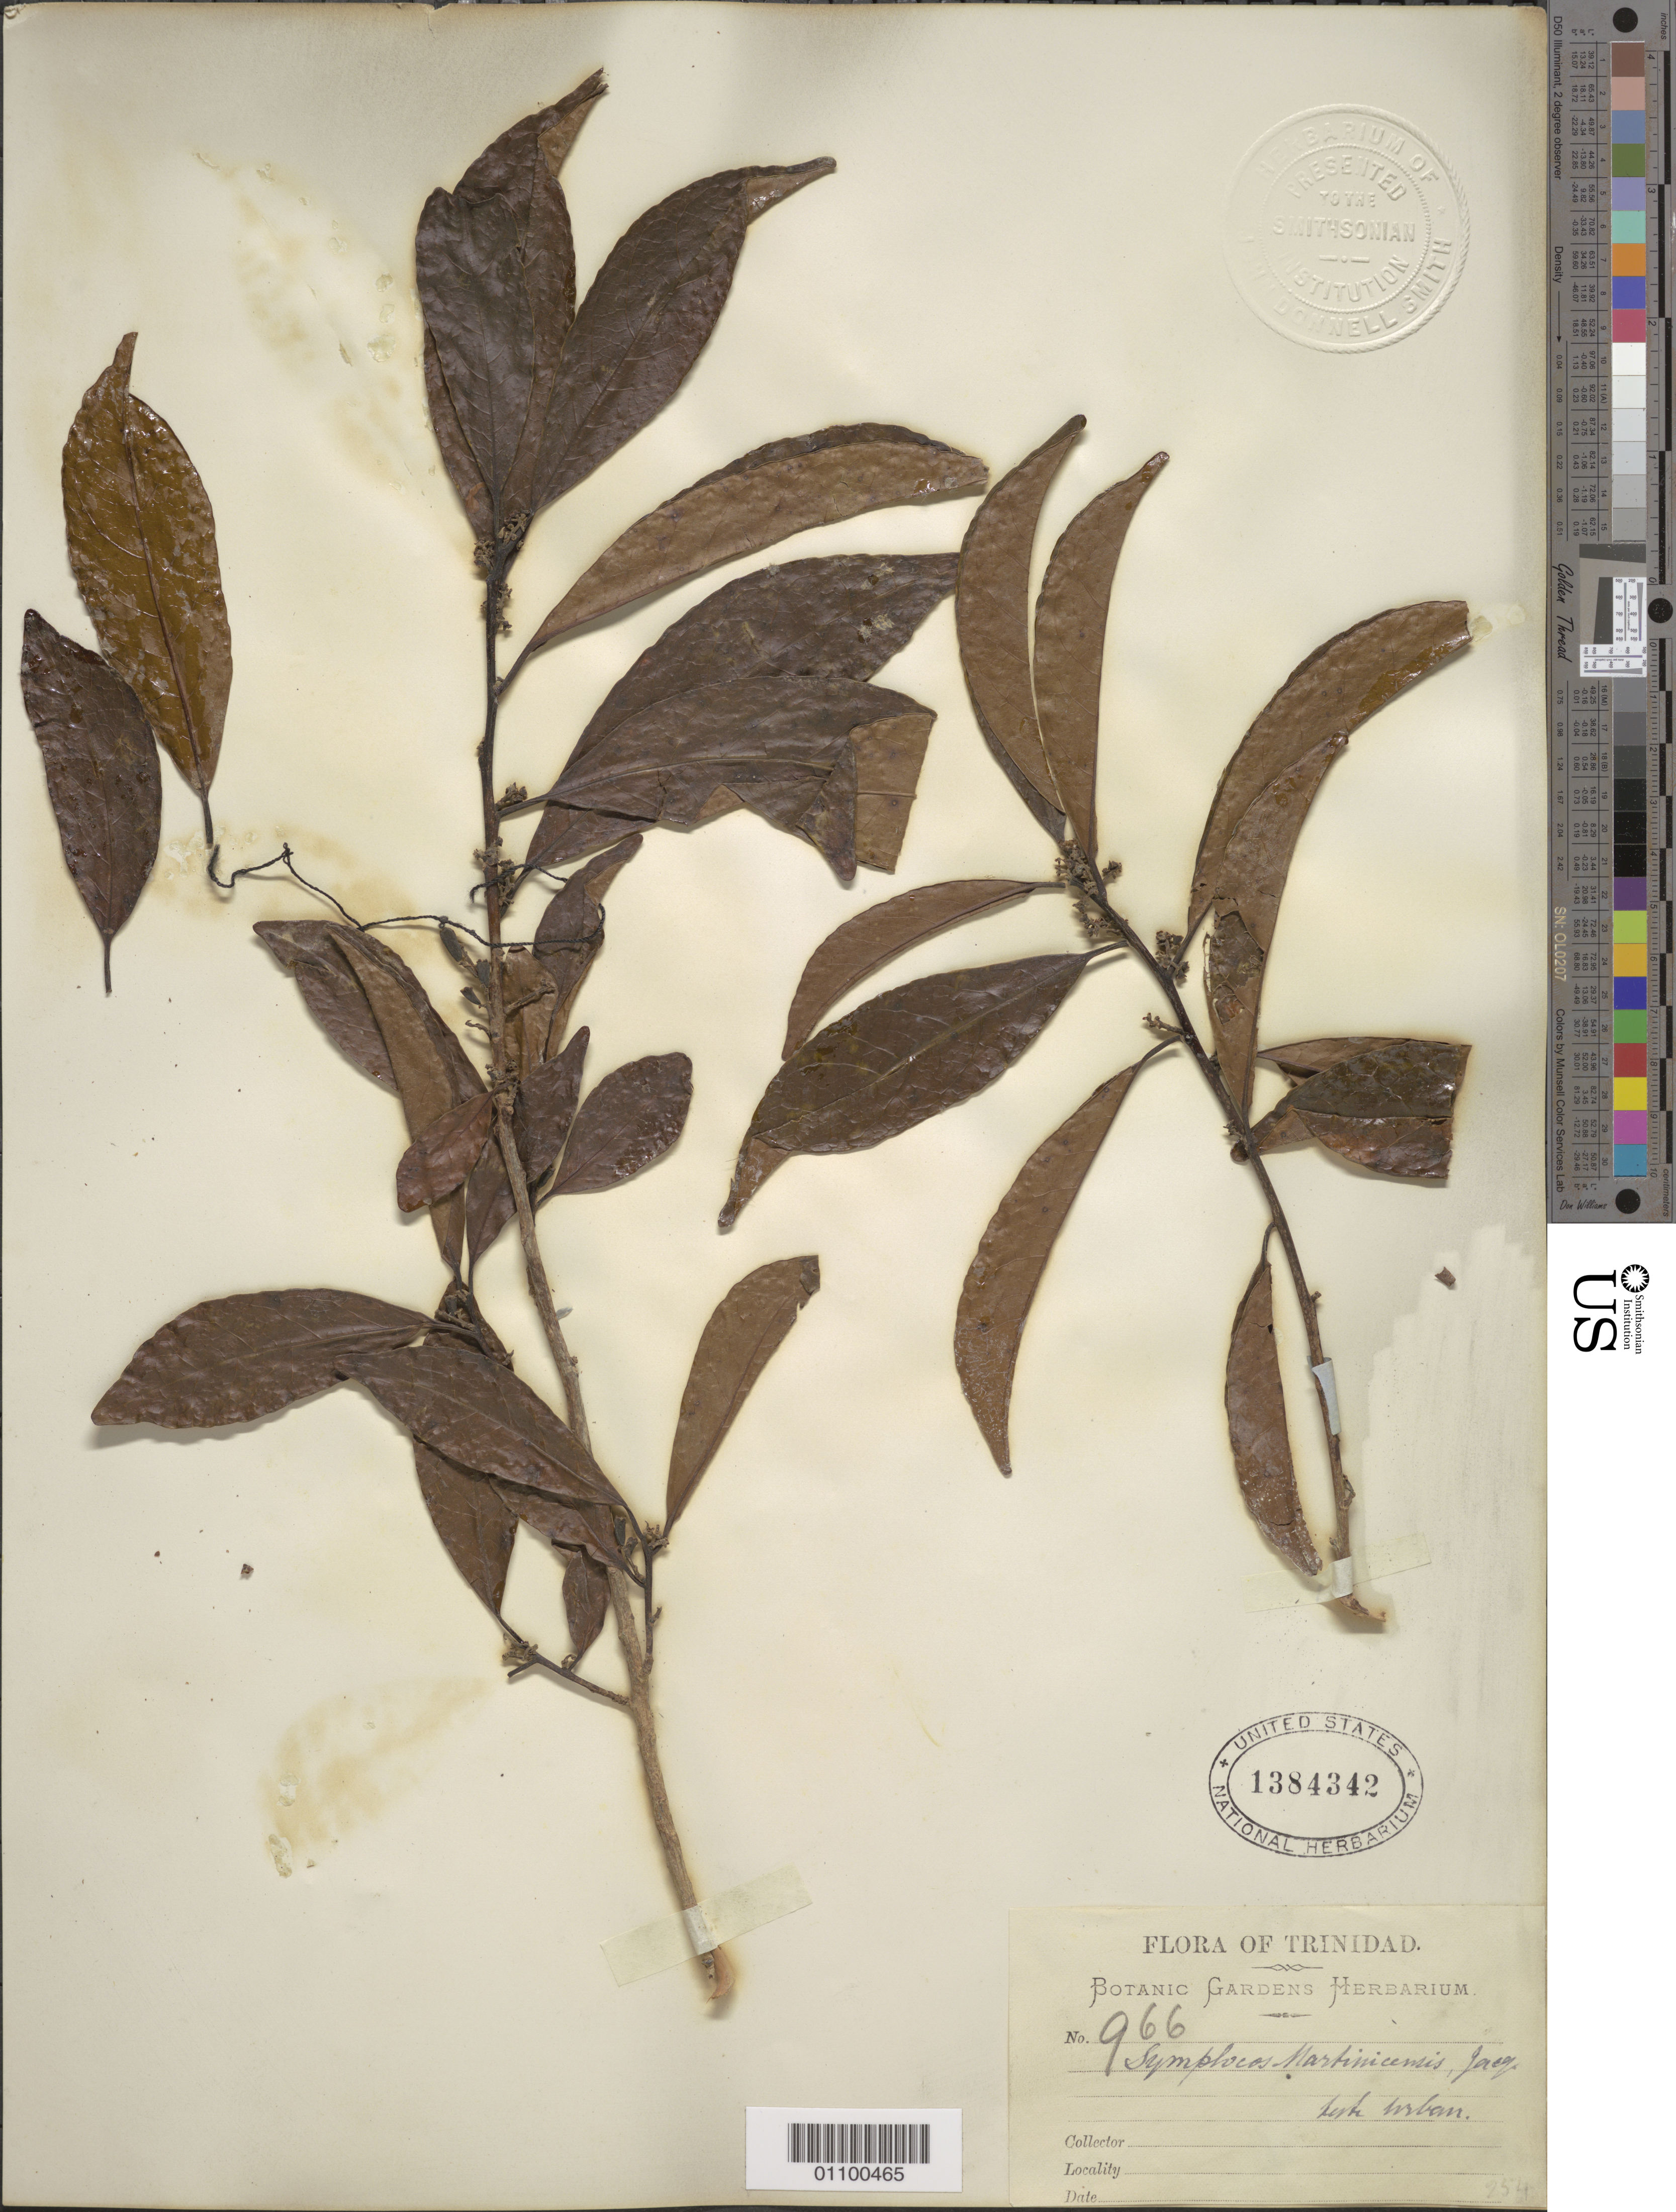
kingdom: Plantae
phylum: Tracheophyta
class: Magnoliopsida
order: Ericales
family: Symplocaceae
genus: Symplocos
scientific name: Symplocos martinicensis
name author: Jacq.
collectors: Botanic Gardens Herbarium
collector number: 966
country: Trinidad and Tobago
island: Trinidad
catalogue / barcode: US 1384342